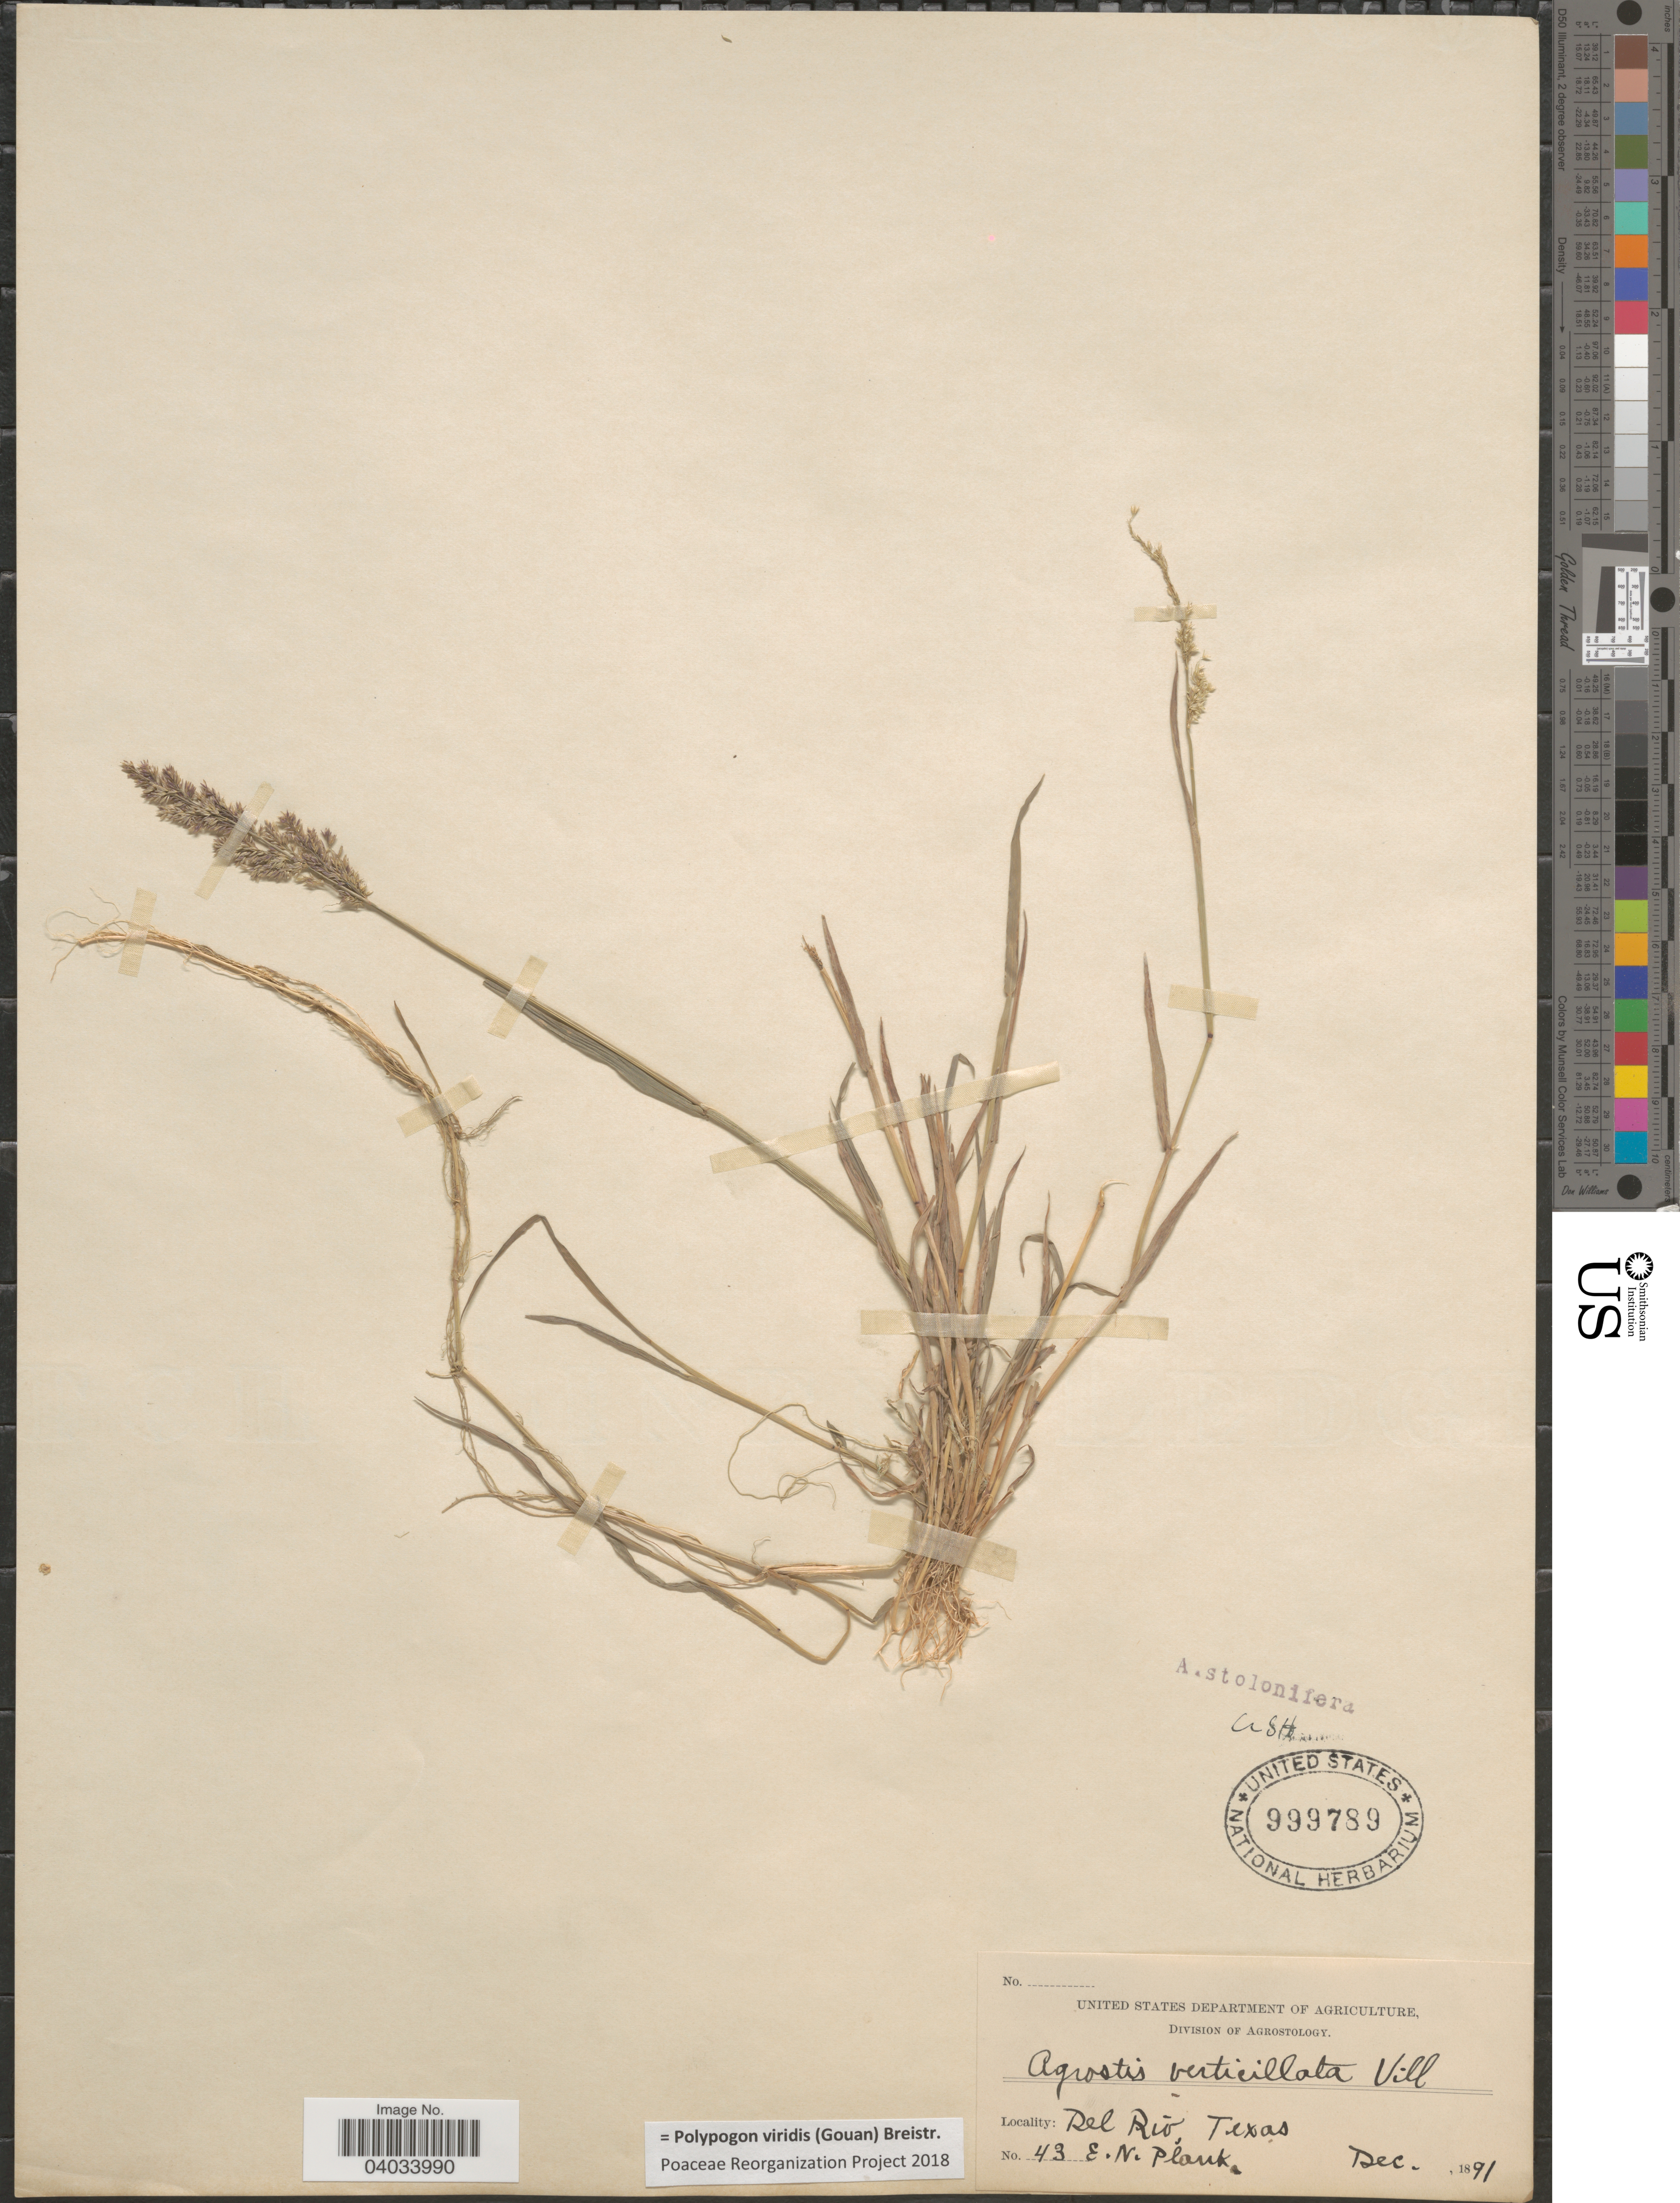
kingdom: Plantae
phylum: Tracheophyta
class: Liliopsida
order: Poales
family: Poaceae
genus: Polypogon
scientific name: Polypogon viridis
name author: (Gouan) Breistroffer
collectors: E. Plank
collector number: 43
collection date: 1891-12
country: United States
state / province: Texas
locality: Del Rio.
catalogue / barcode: US 999789